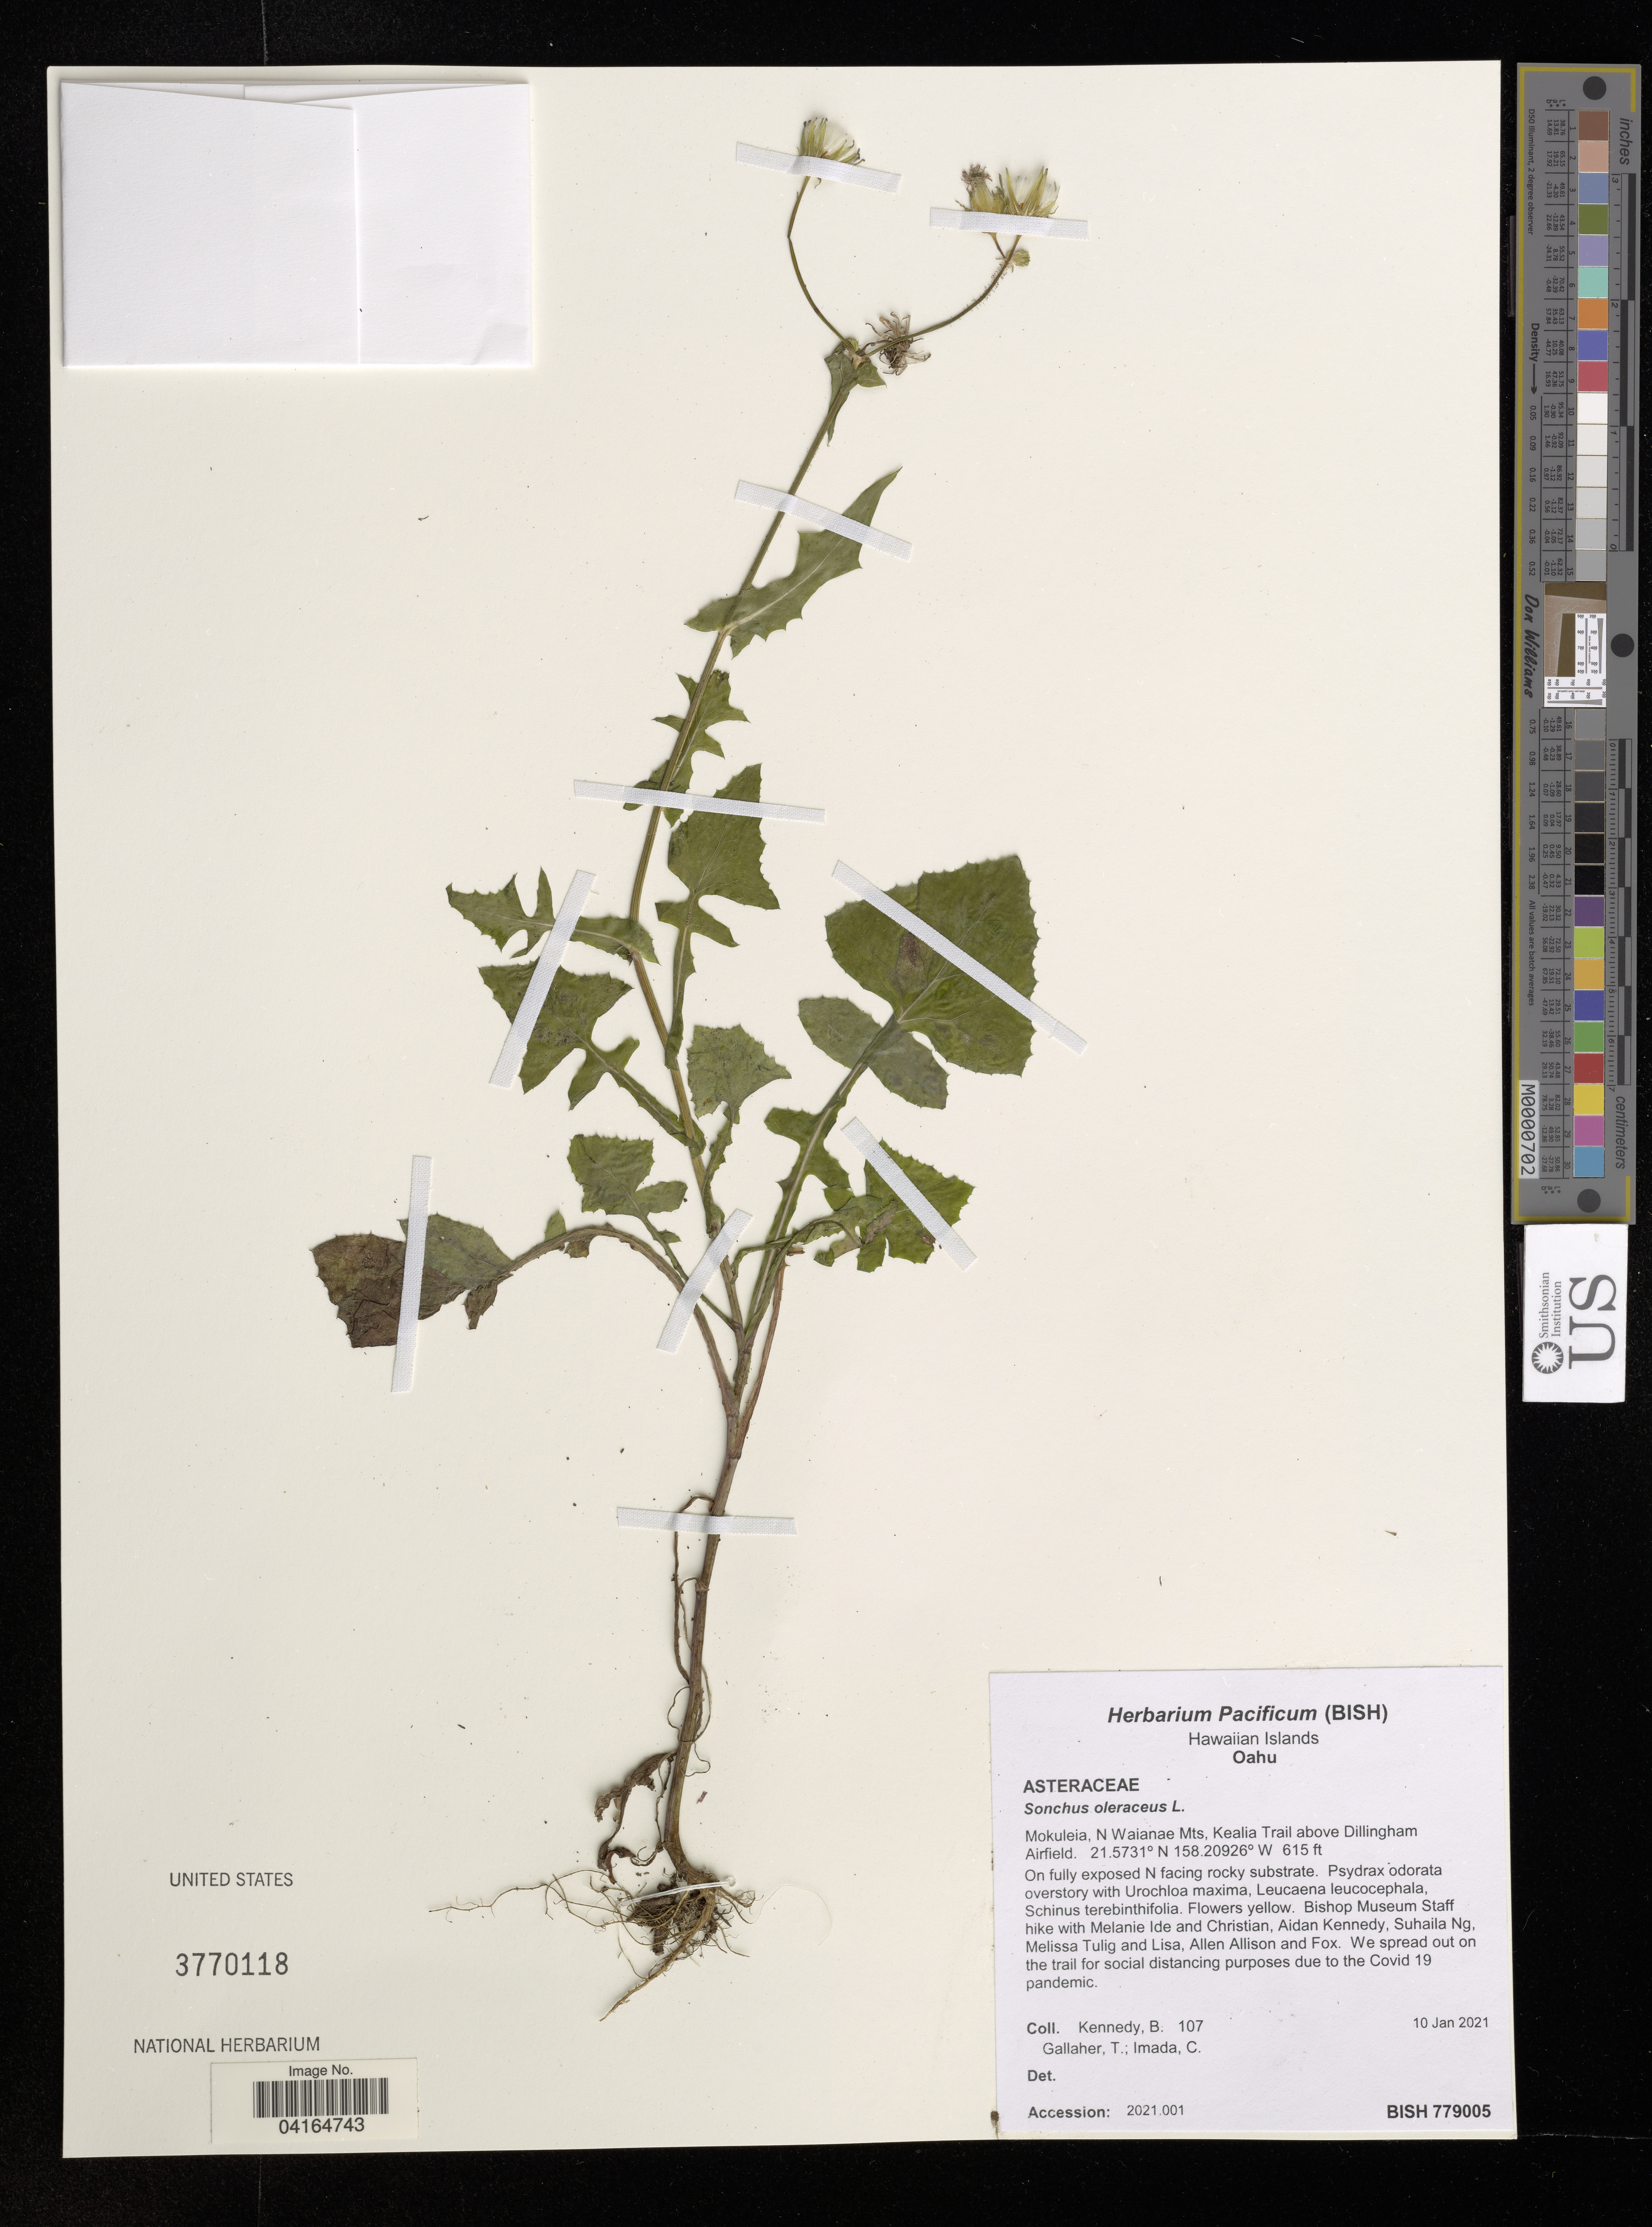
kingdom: Plantae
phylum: Tracheophyta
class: Magnoliopsida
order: Asterales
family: Asteraceae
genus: Sonchus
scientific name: Sonchus oleraceus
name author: L.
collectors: B. Kennedy, T. Gallaher & C. Imada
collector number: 107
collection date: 2021-01-10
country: United States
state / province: Hawaii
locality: Hawaiian Islands. Oahu. Mokuleia, N Waianae Mts, Kealia Trail above Dillingham Airfield.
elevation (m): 187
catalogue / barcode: US 3770118